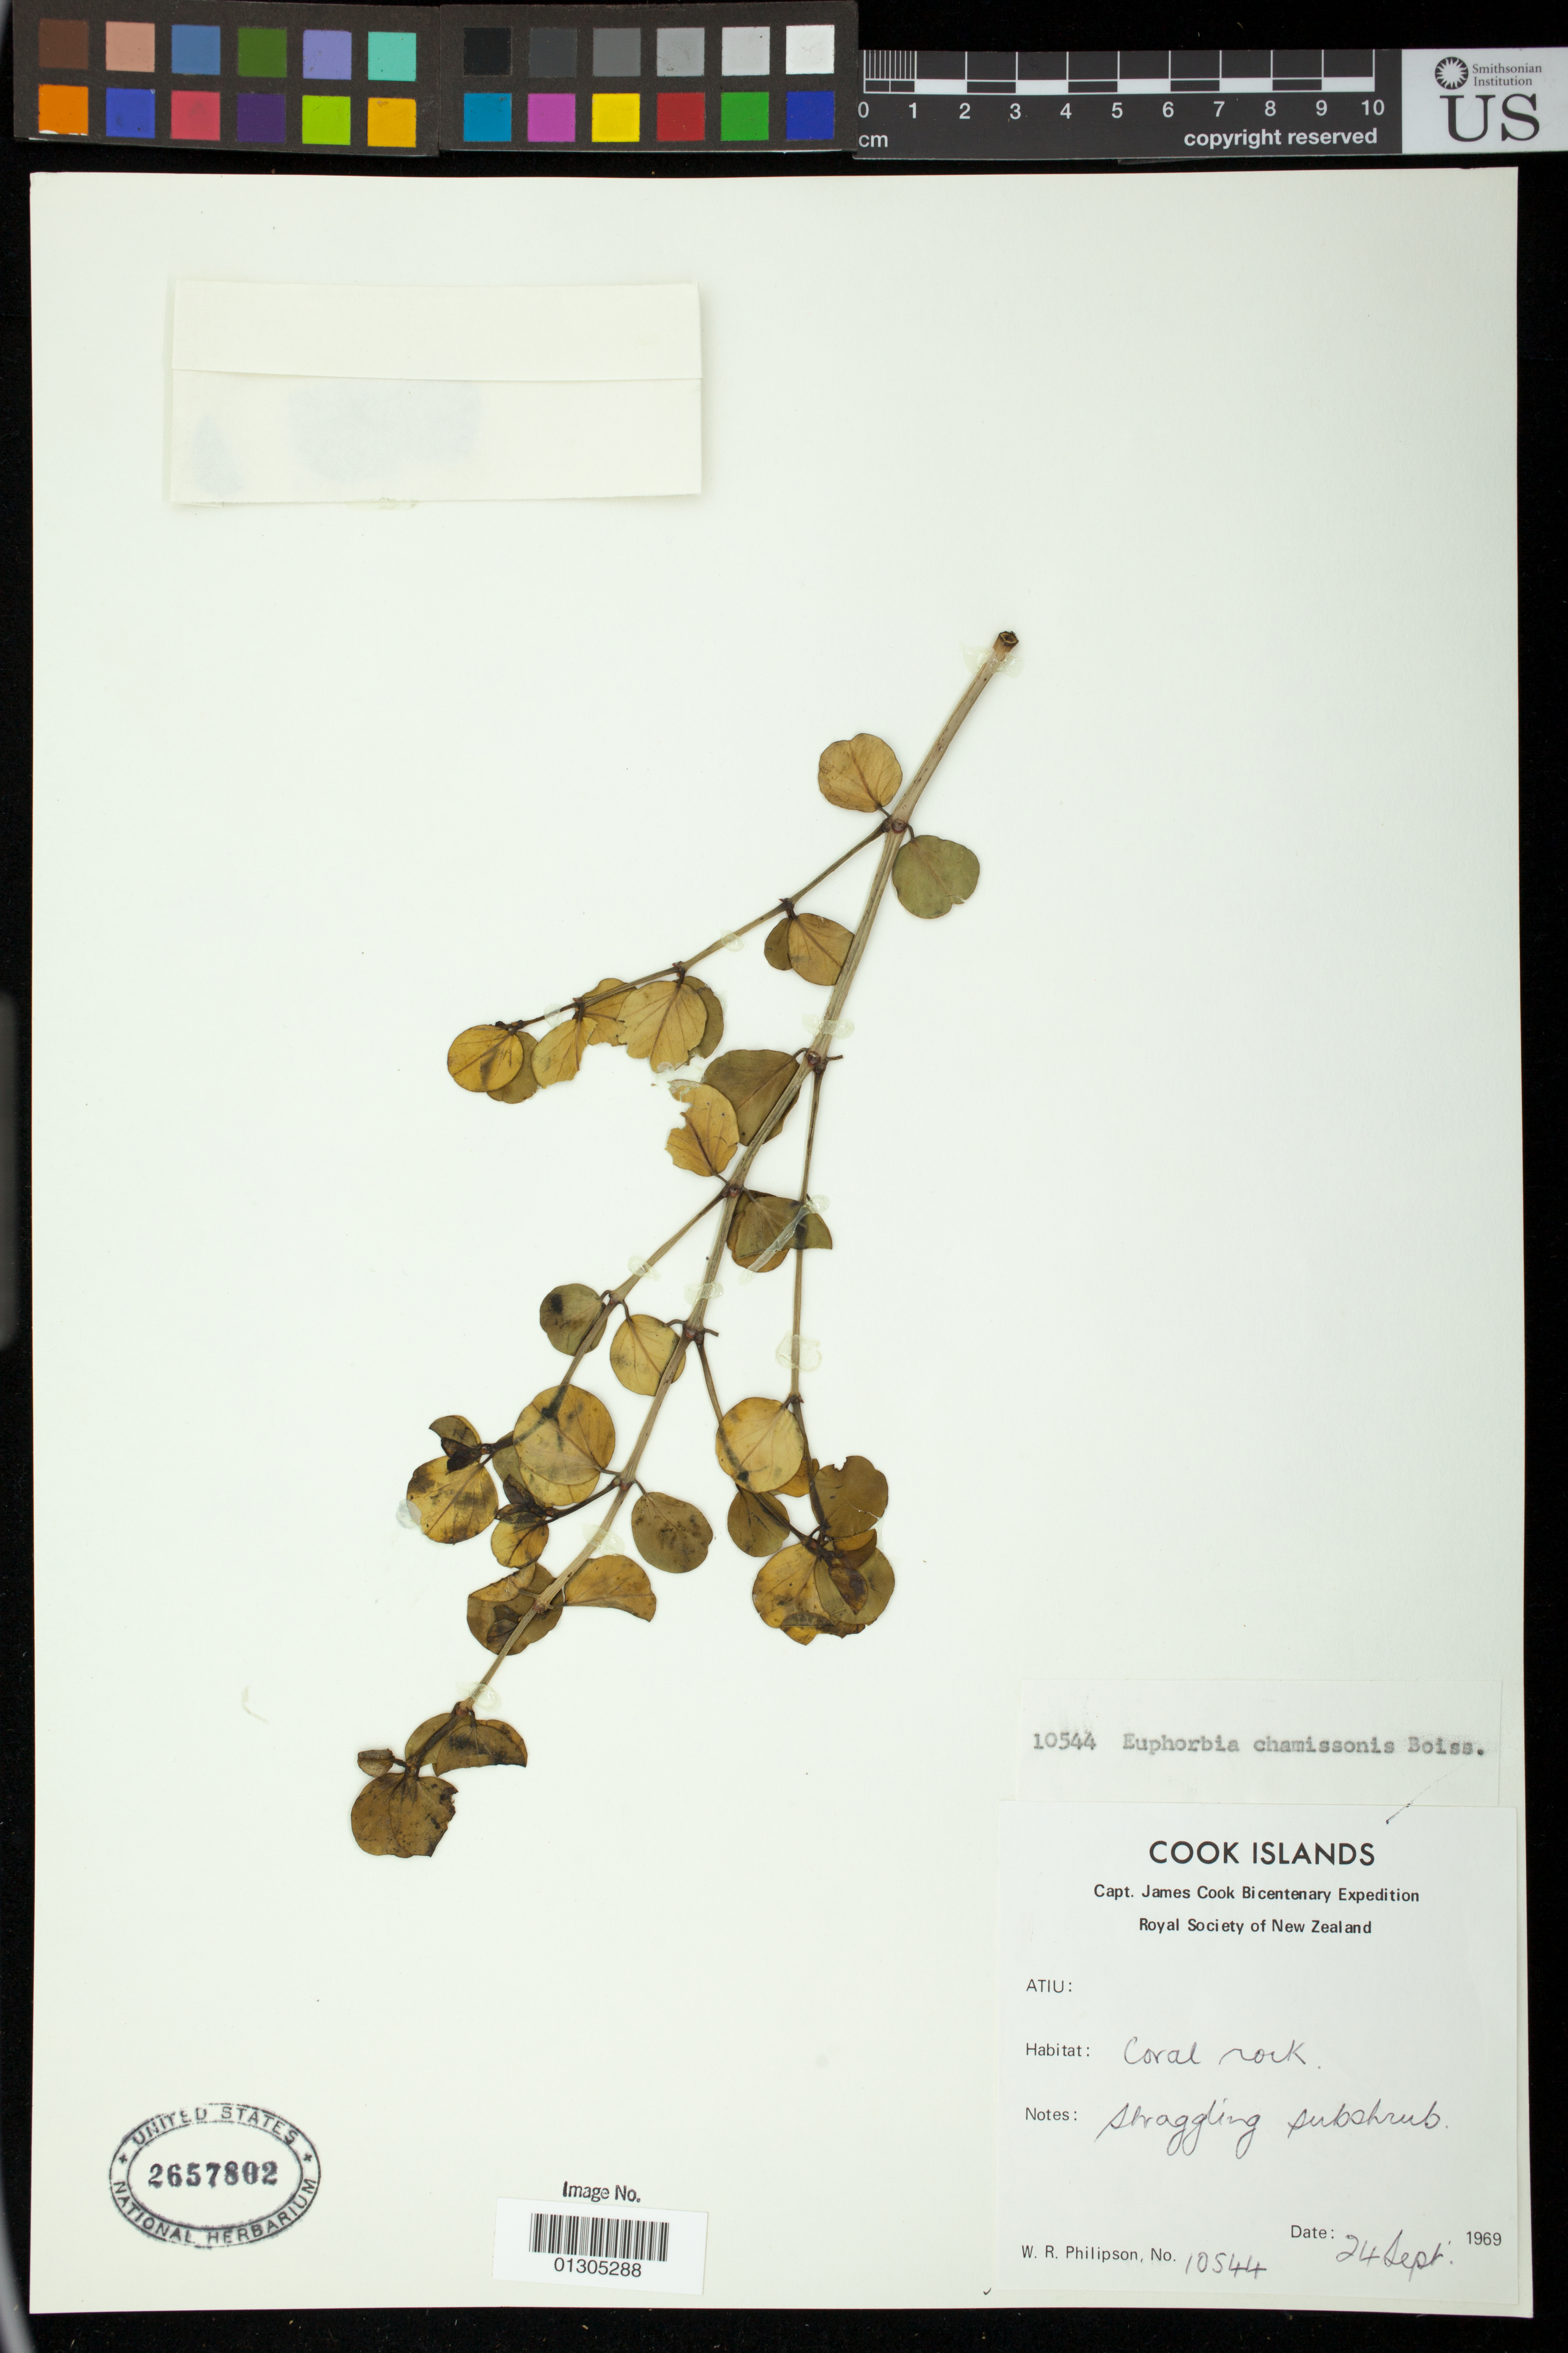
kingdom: Plantae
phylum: Tracheophyta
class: Magnoliopsida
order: Malpighiales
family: Euphorbiaceae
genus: Chamaesyce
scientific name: Chamaesyce atoto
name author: (G. Forst.) Croizat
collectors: W. R. Philipson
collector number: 10544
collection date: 1969-09-24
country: Cook Islands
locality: Atiu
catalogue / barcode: US 2657802